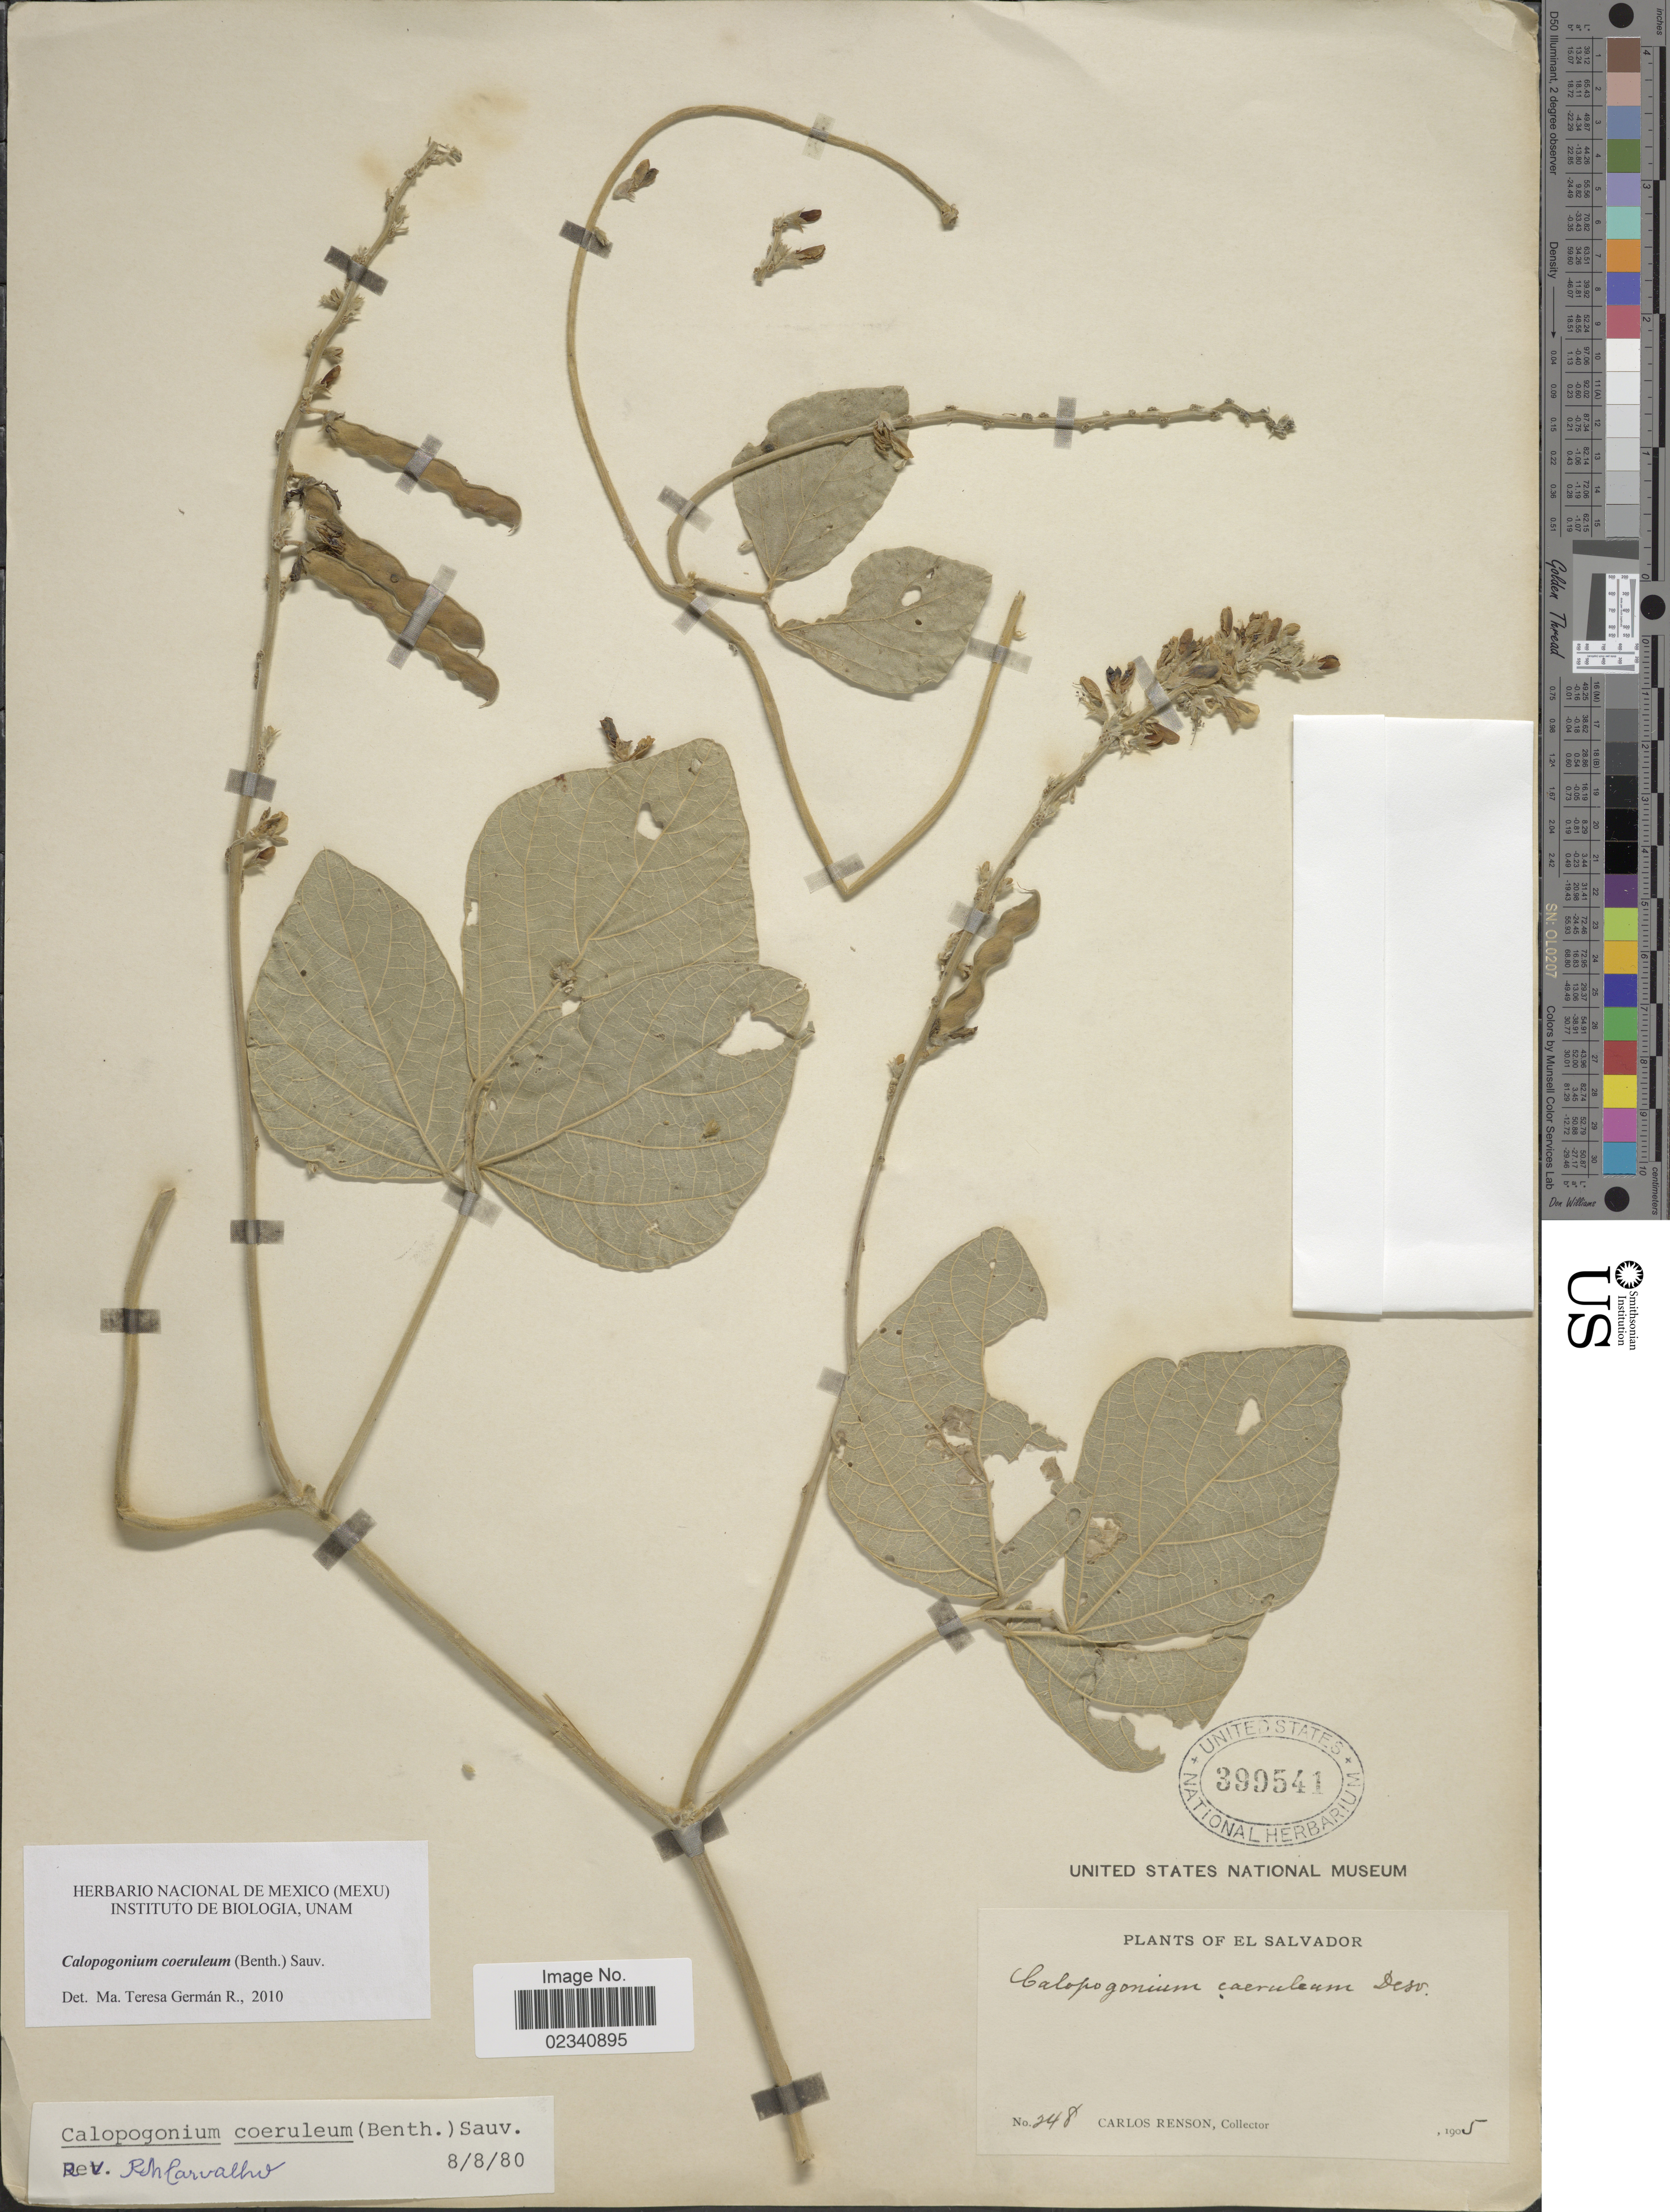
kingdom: Plantae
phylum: Tracheophyta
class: Magnoliopsida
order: Fabales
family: Fabaceae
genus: Calopogonium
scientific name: Calopogonium caeruleum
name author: (Benth.) C. Wright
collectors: C. Renson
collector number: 248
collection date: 1905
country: El Salvador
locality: El Salvador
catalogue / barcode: US 399541